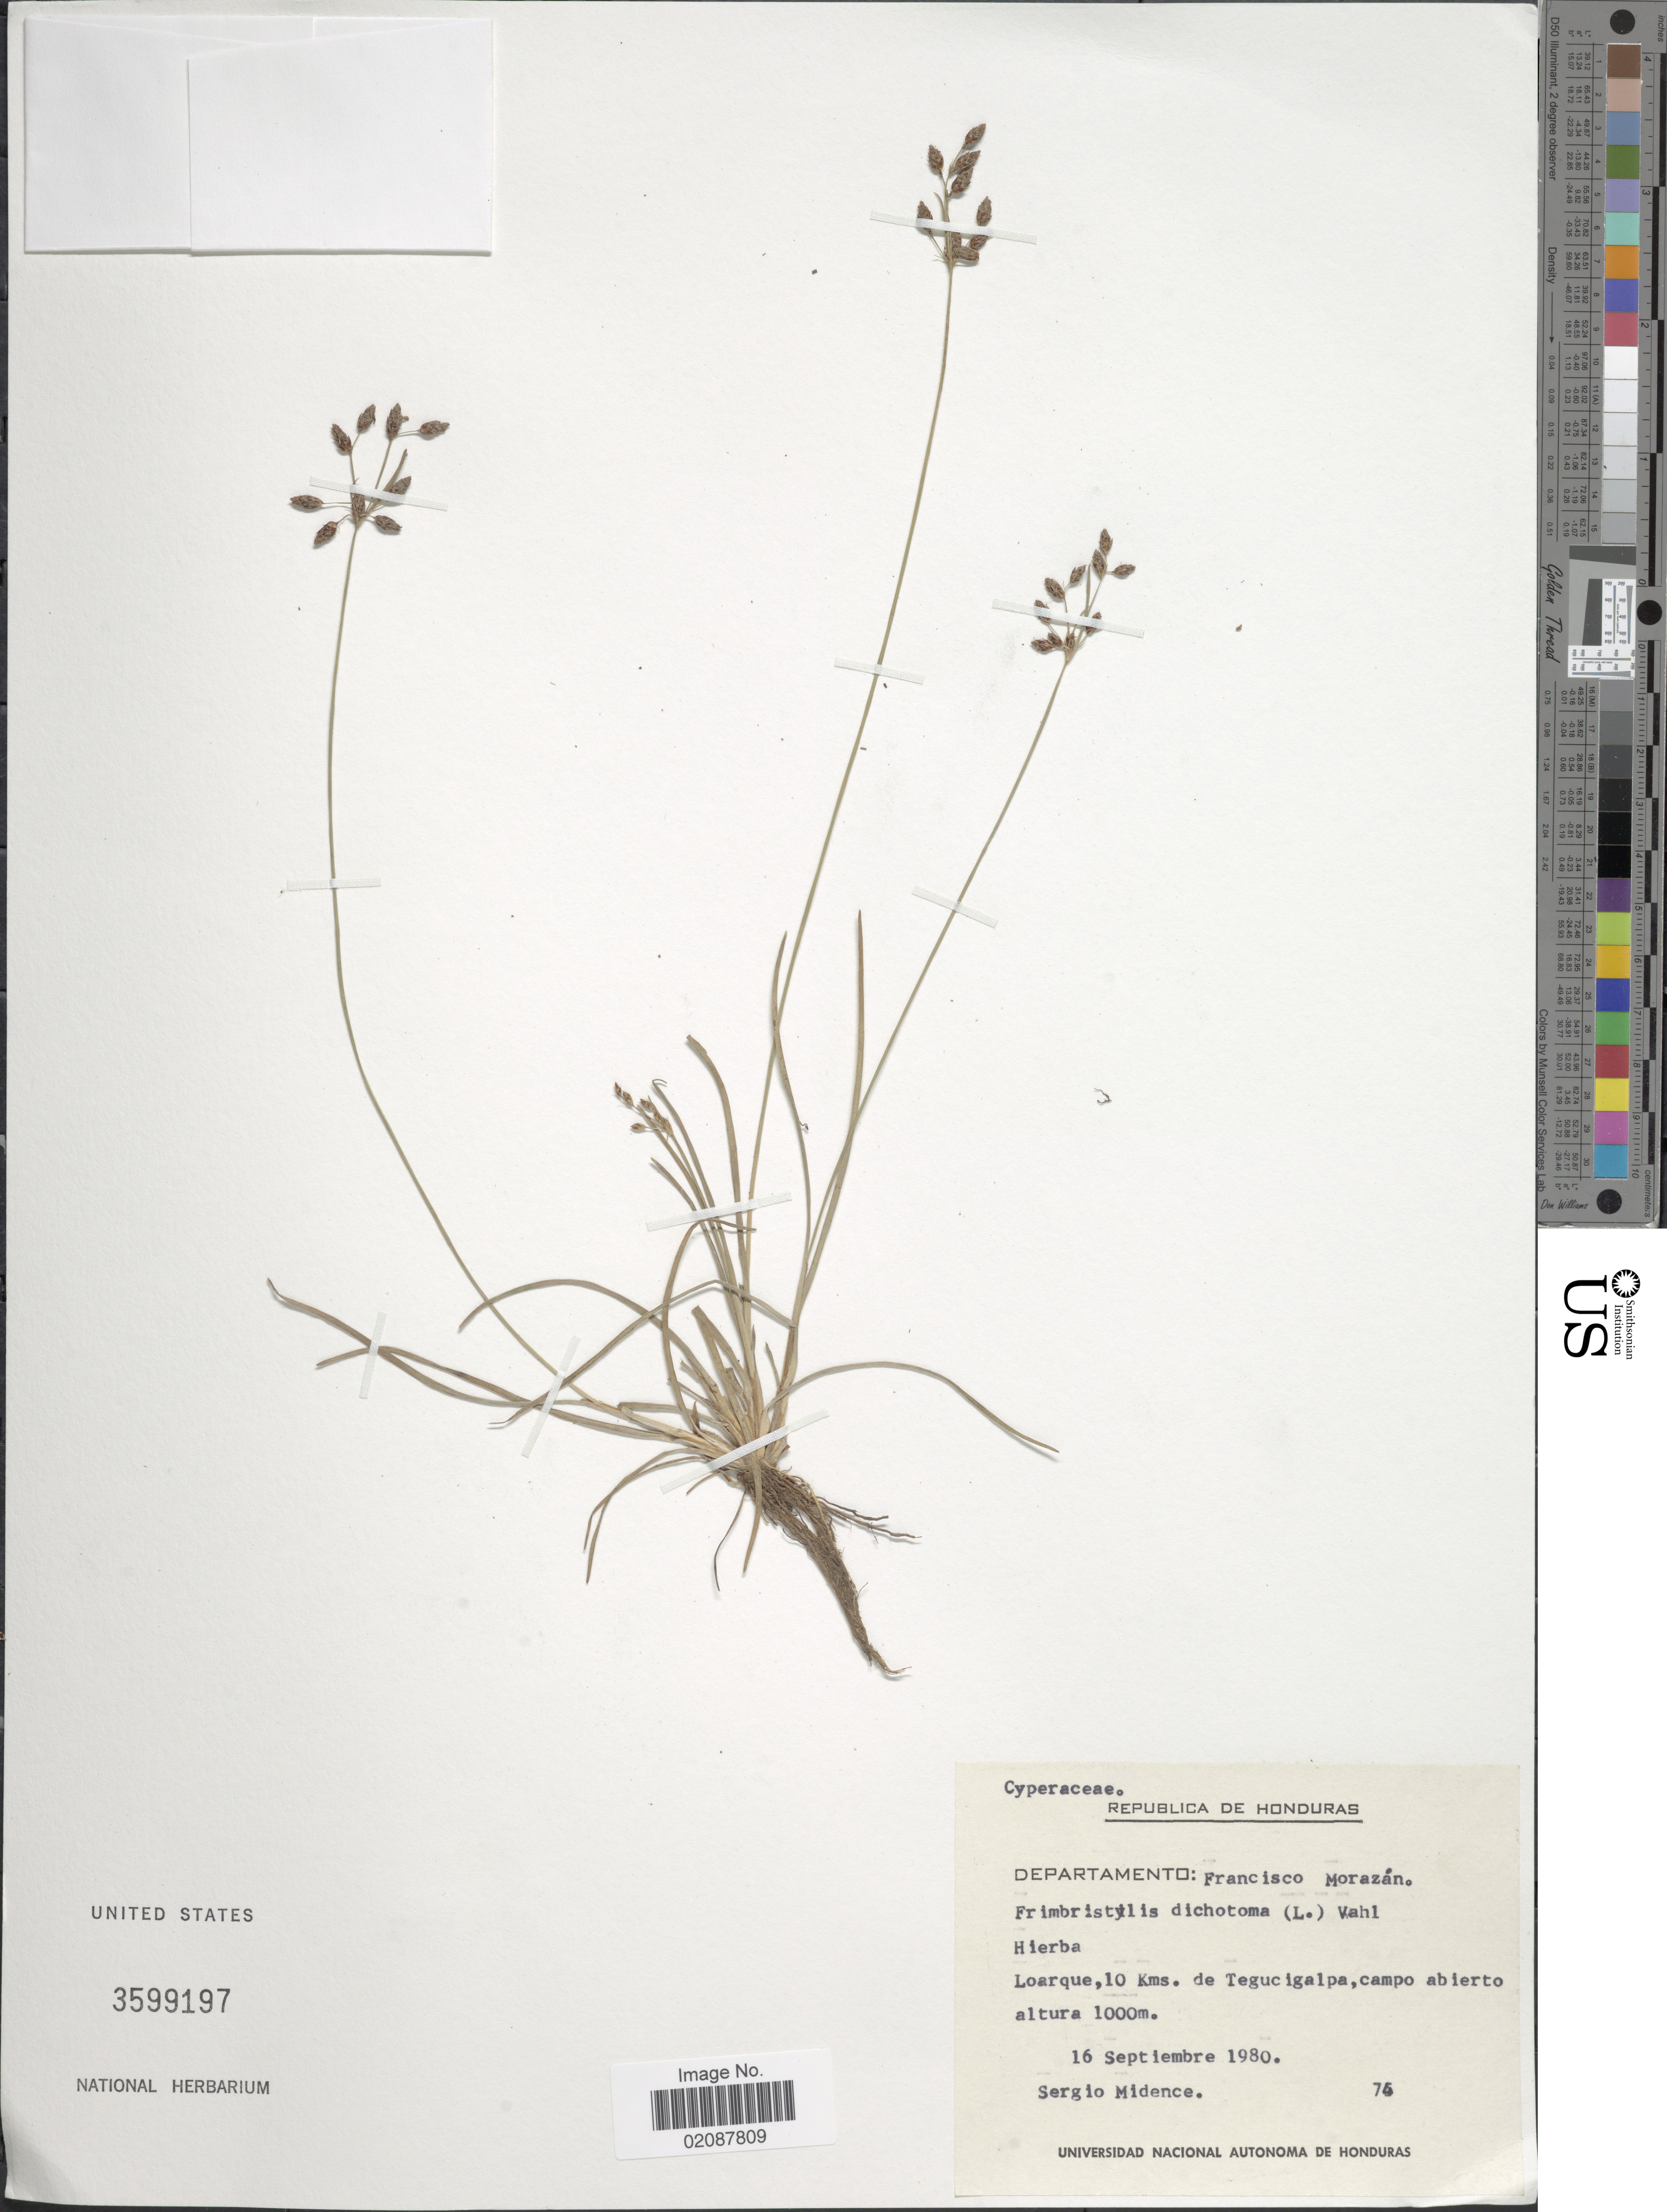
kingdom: Plantae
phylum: Tracheophyta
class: Liliopsida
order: Poales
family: Cyperaceae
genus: Fimbristylis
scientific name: Fimbristylis dichotoma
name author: (L.) Vahl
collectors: S. Midence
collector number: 75*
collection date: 1980-09-16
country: Honduras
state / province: Fco. Morazán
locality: Departamento: Francisco Morazán. Loarque, 10 Kms. de Tegucigalpa, campo abierto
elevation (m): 1000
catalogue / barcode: US 3599197